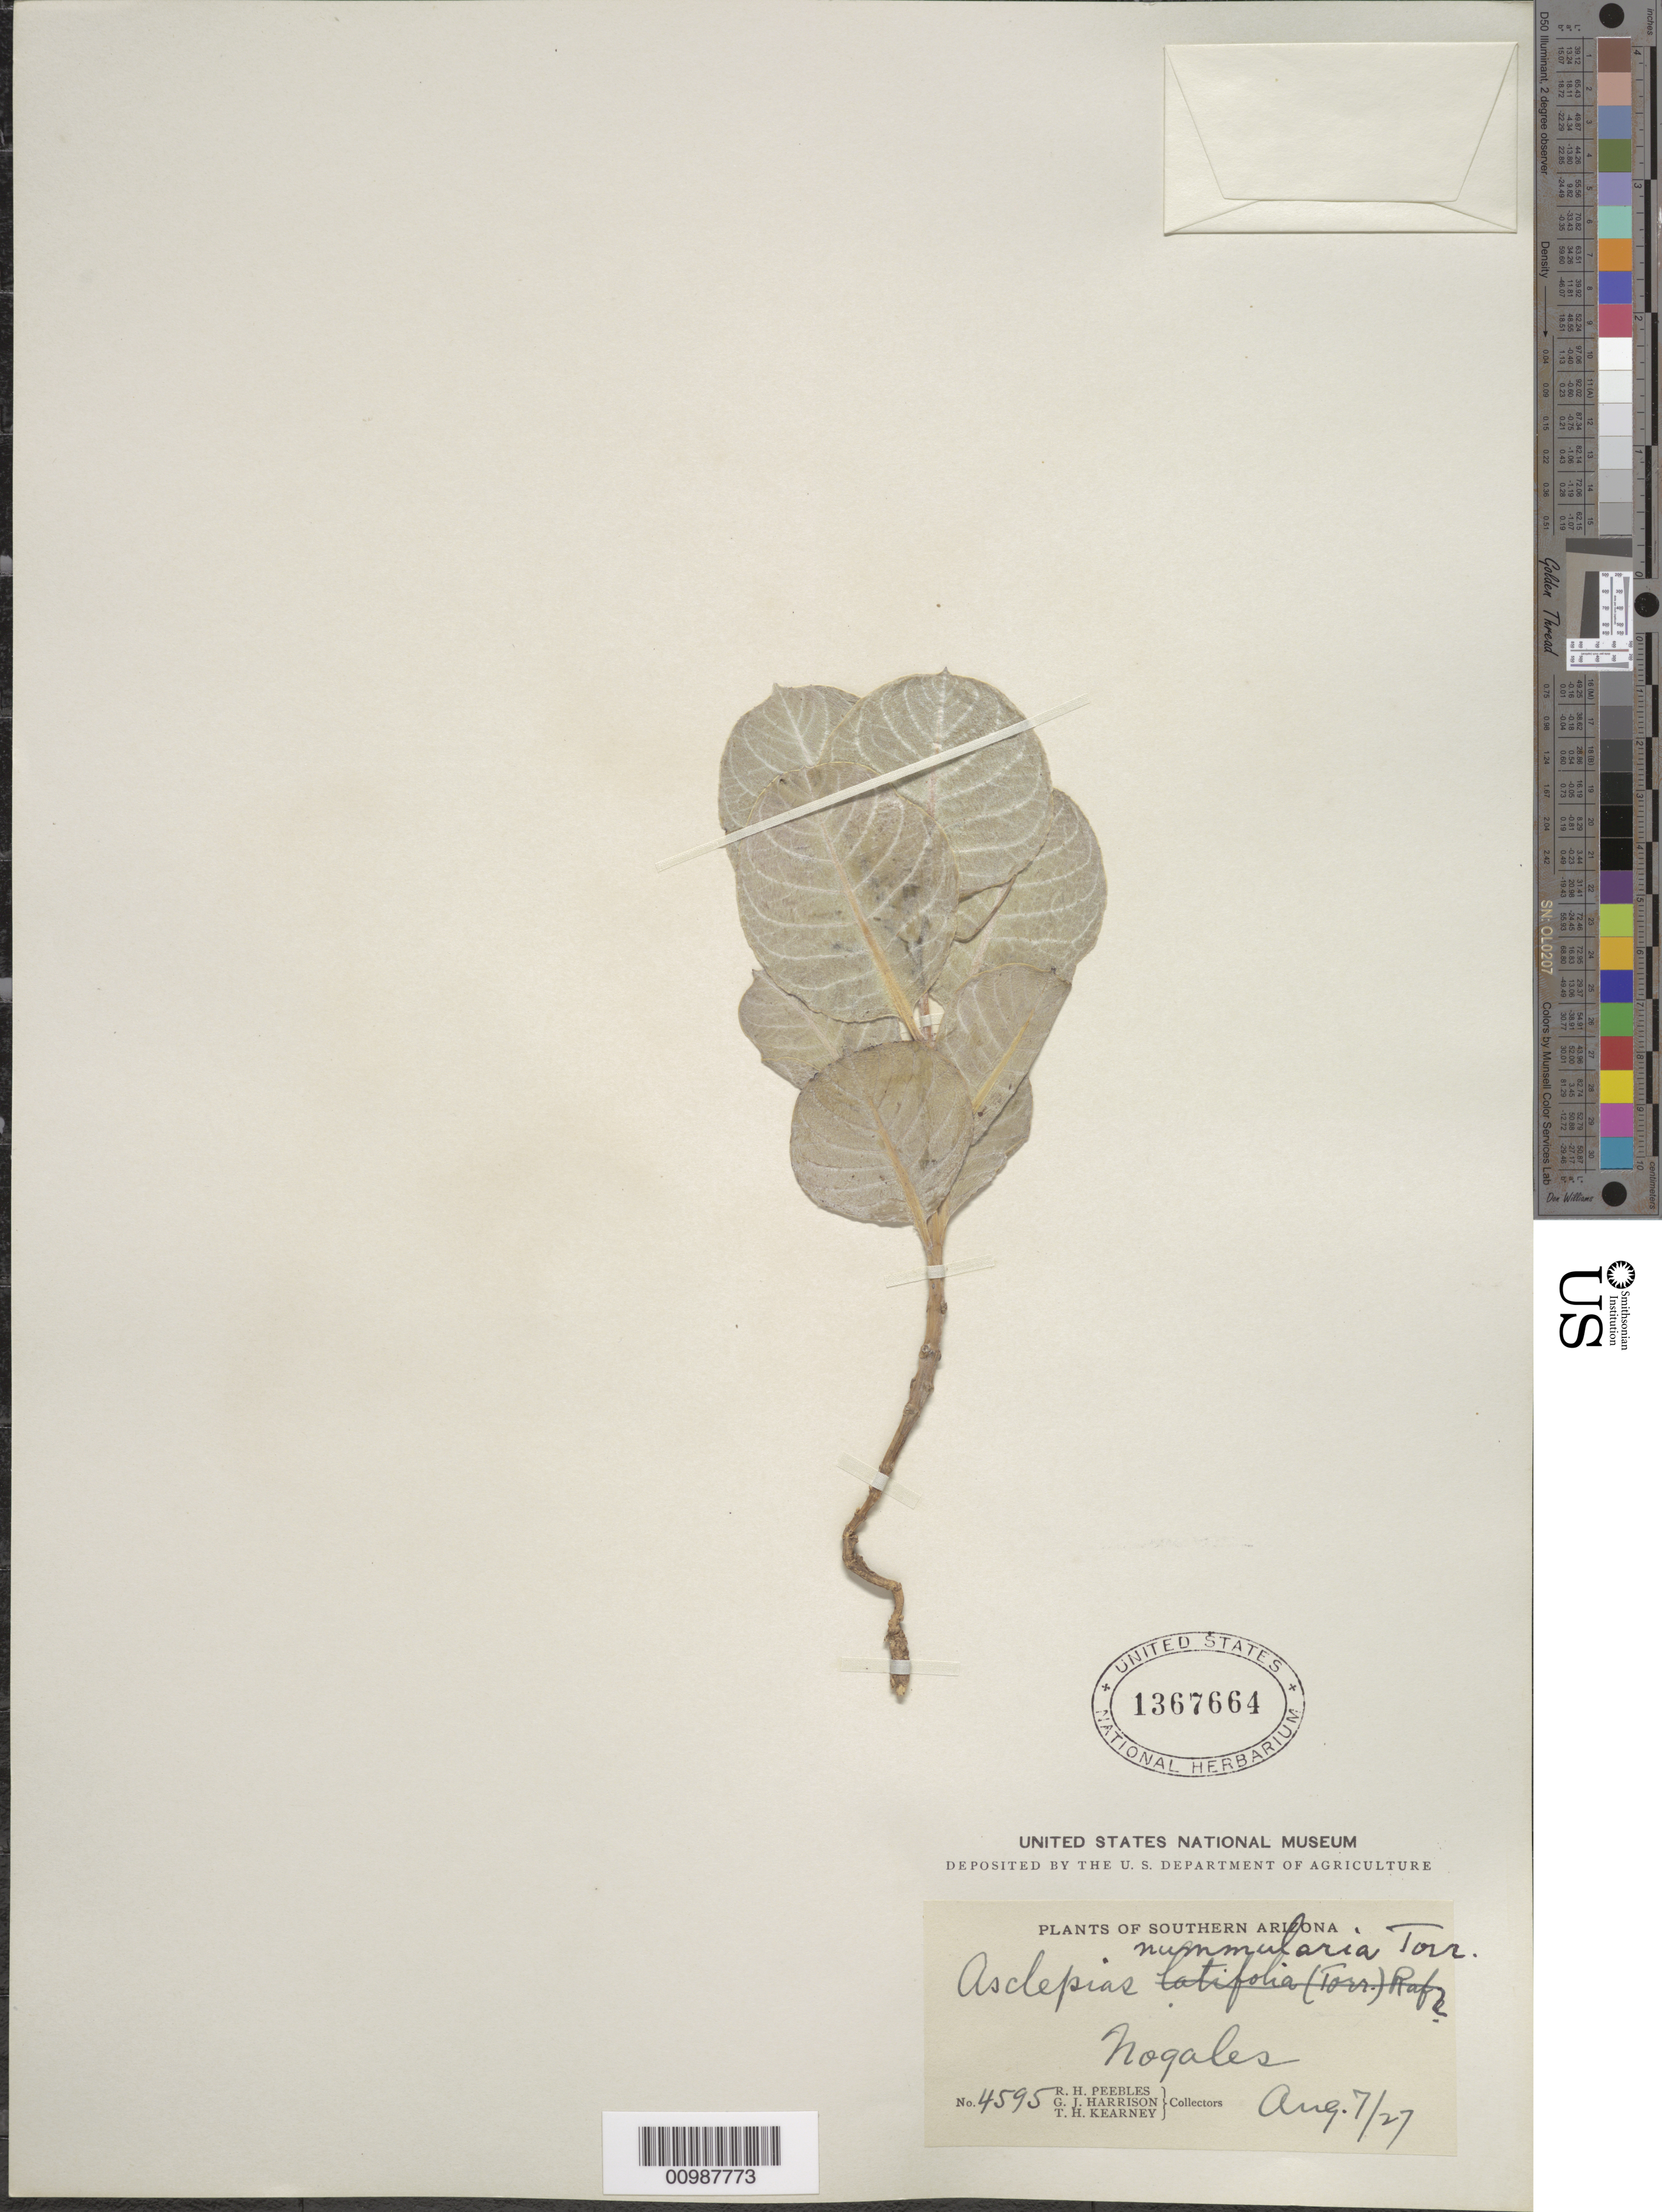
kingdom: Plantae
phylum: Tracheophyta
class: Magnoliopsida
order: Gentianales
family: Apocynaceae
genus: Asclepias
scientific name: Asclepias nummularia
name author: Torr.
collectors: R. H. Peebles & G. J. Harrison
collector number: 4595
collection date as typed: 07 Aug 1927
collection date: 1927-08-07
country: United States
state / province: Arizona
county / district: Santa Cruz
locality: Nogales.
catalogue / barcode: US 1367664